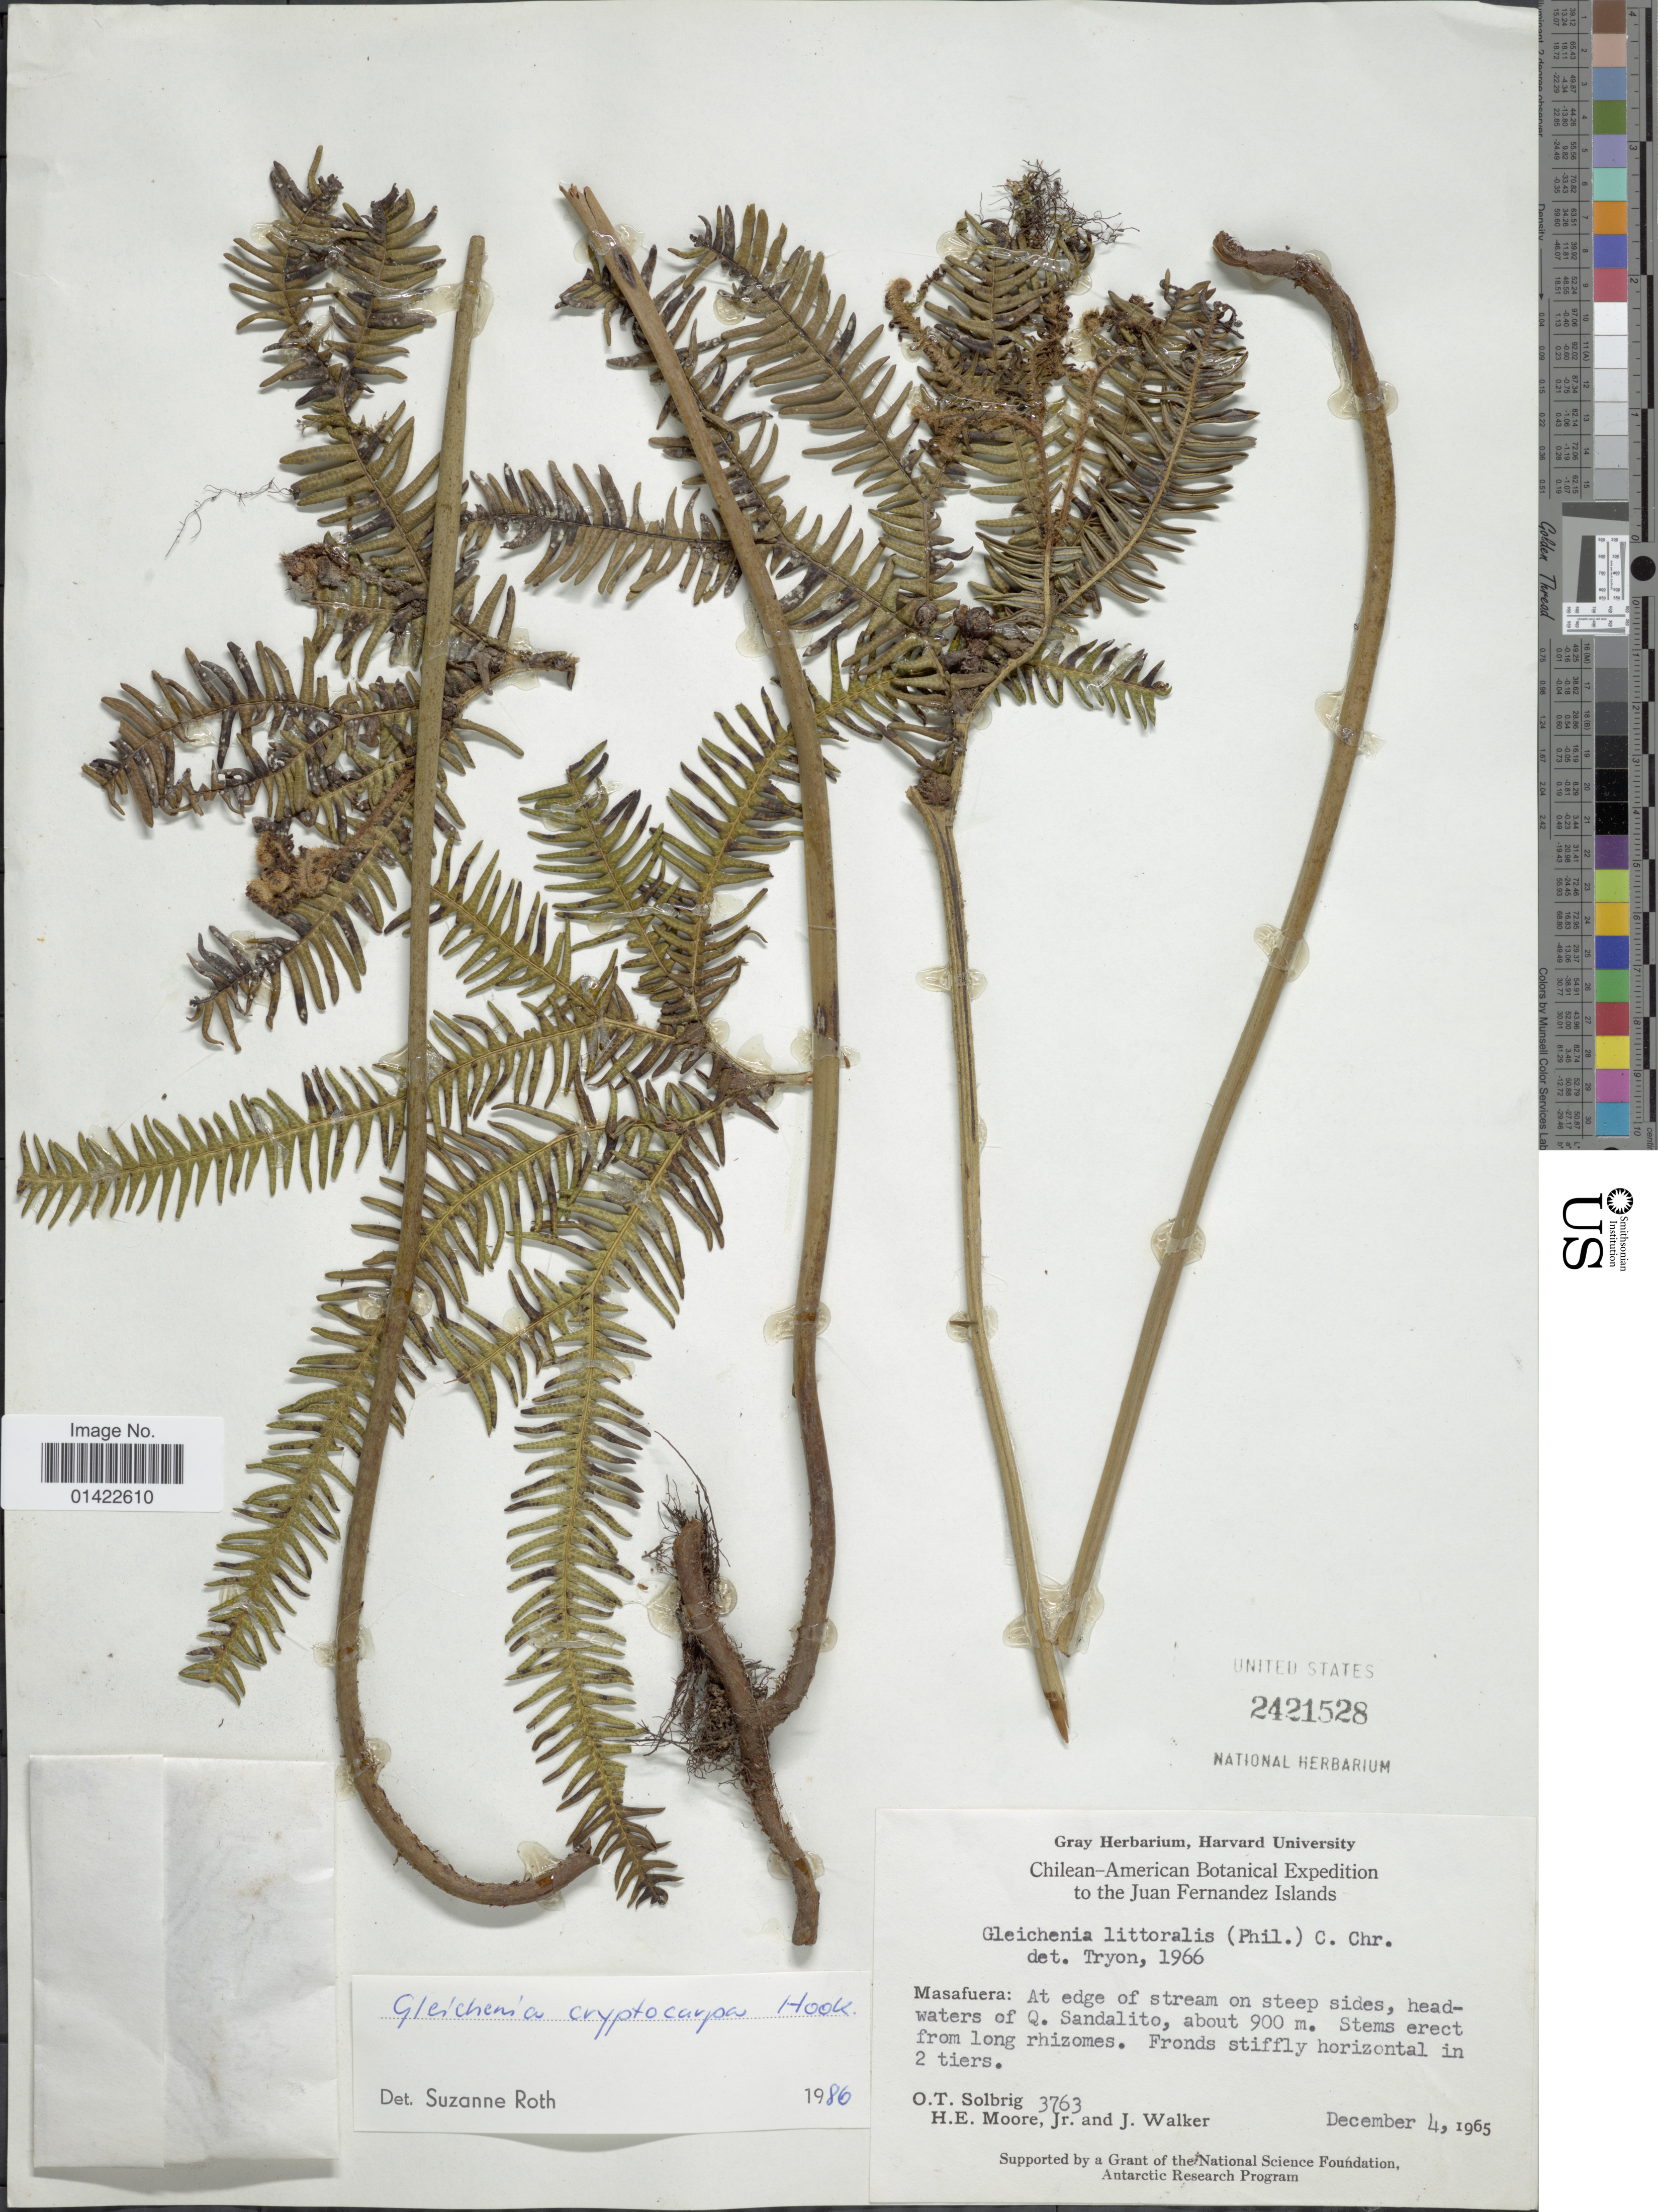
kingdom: Plantae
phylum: Tracheophyta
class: Polypodiopsida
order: Gleicheniales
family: Gleicheniaceae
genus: Sticherus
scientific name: Sticherus squamulosus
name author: (Desv.) Nakai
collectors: O. T. Solbrig, H. Moore & J. Walker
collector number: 3763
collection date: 1965-12-04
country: Chile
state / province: Valparaíso (V)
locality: Juan Fernandez Islands. Masafuera: At edge of stream on steep sides, headwaters of Q. Sandaltito, about 900 m.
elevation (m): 900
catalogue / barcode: US 2421528